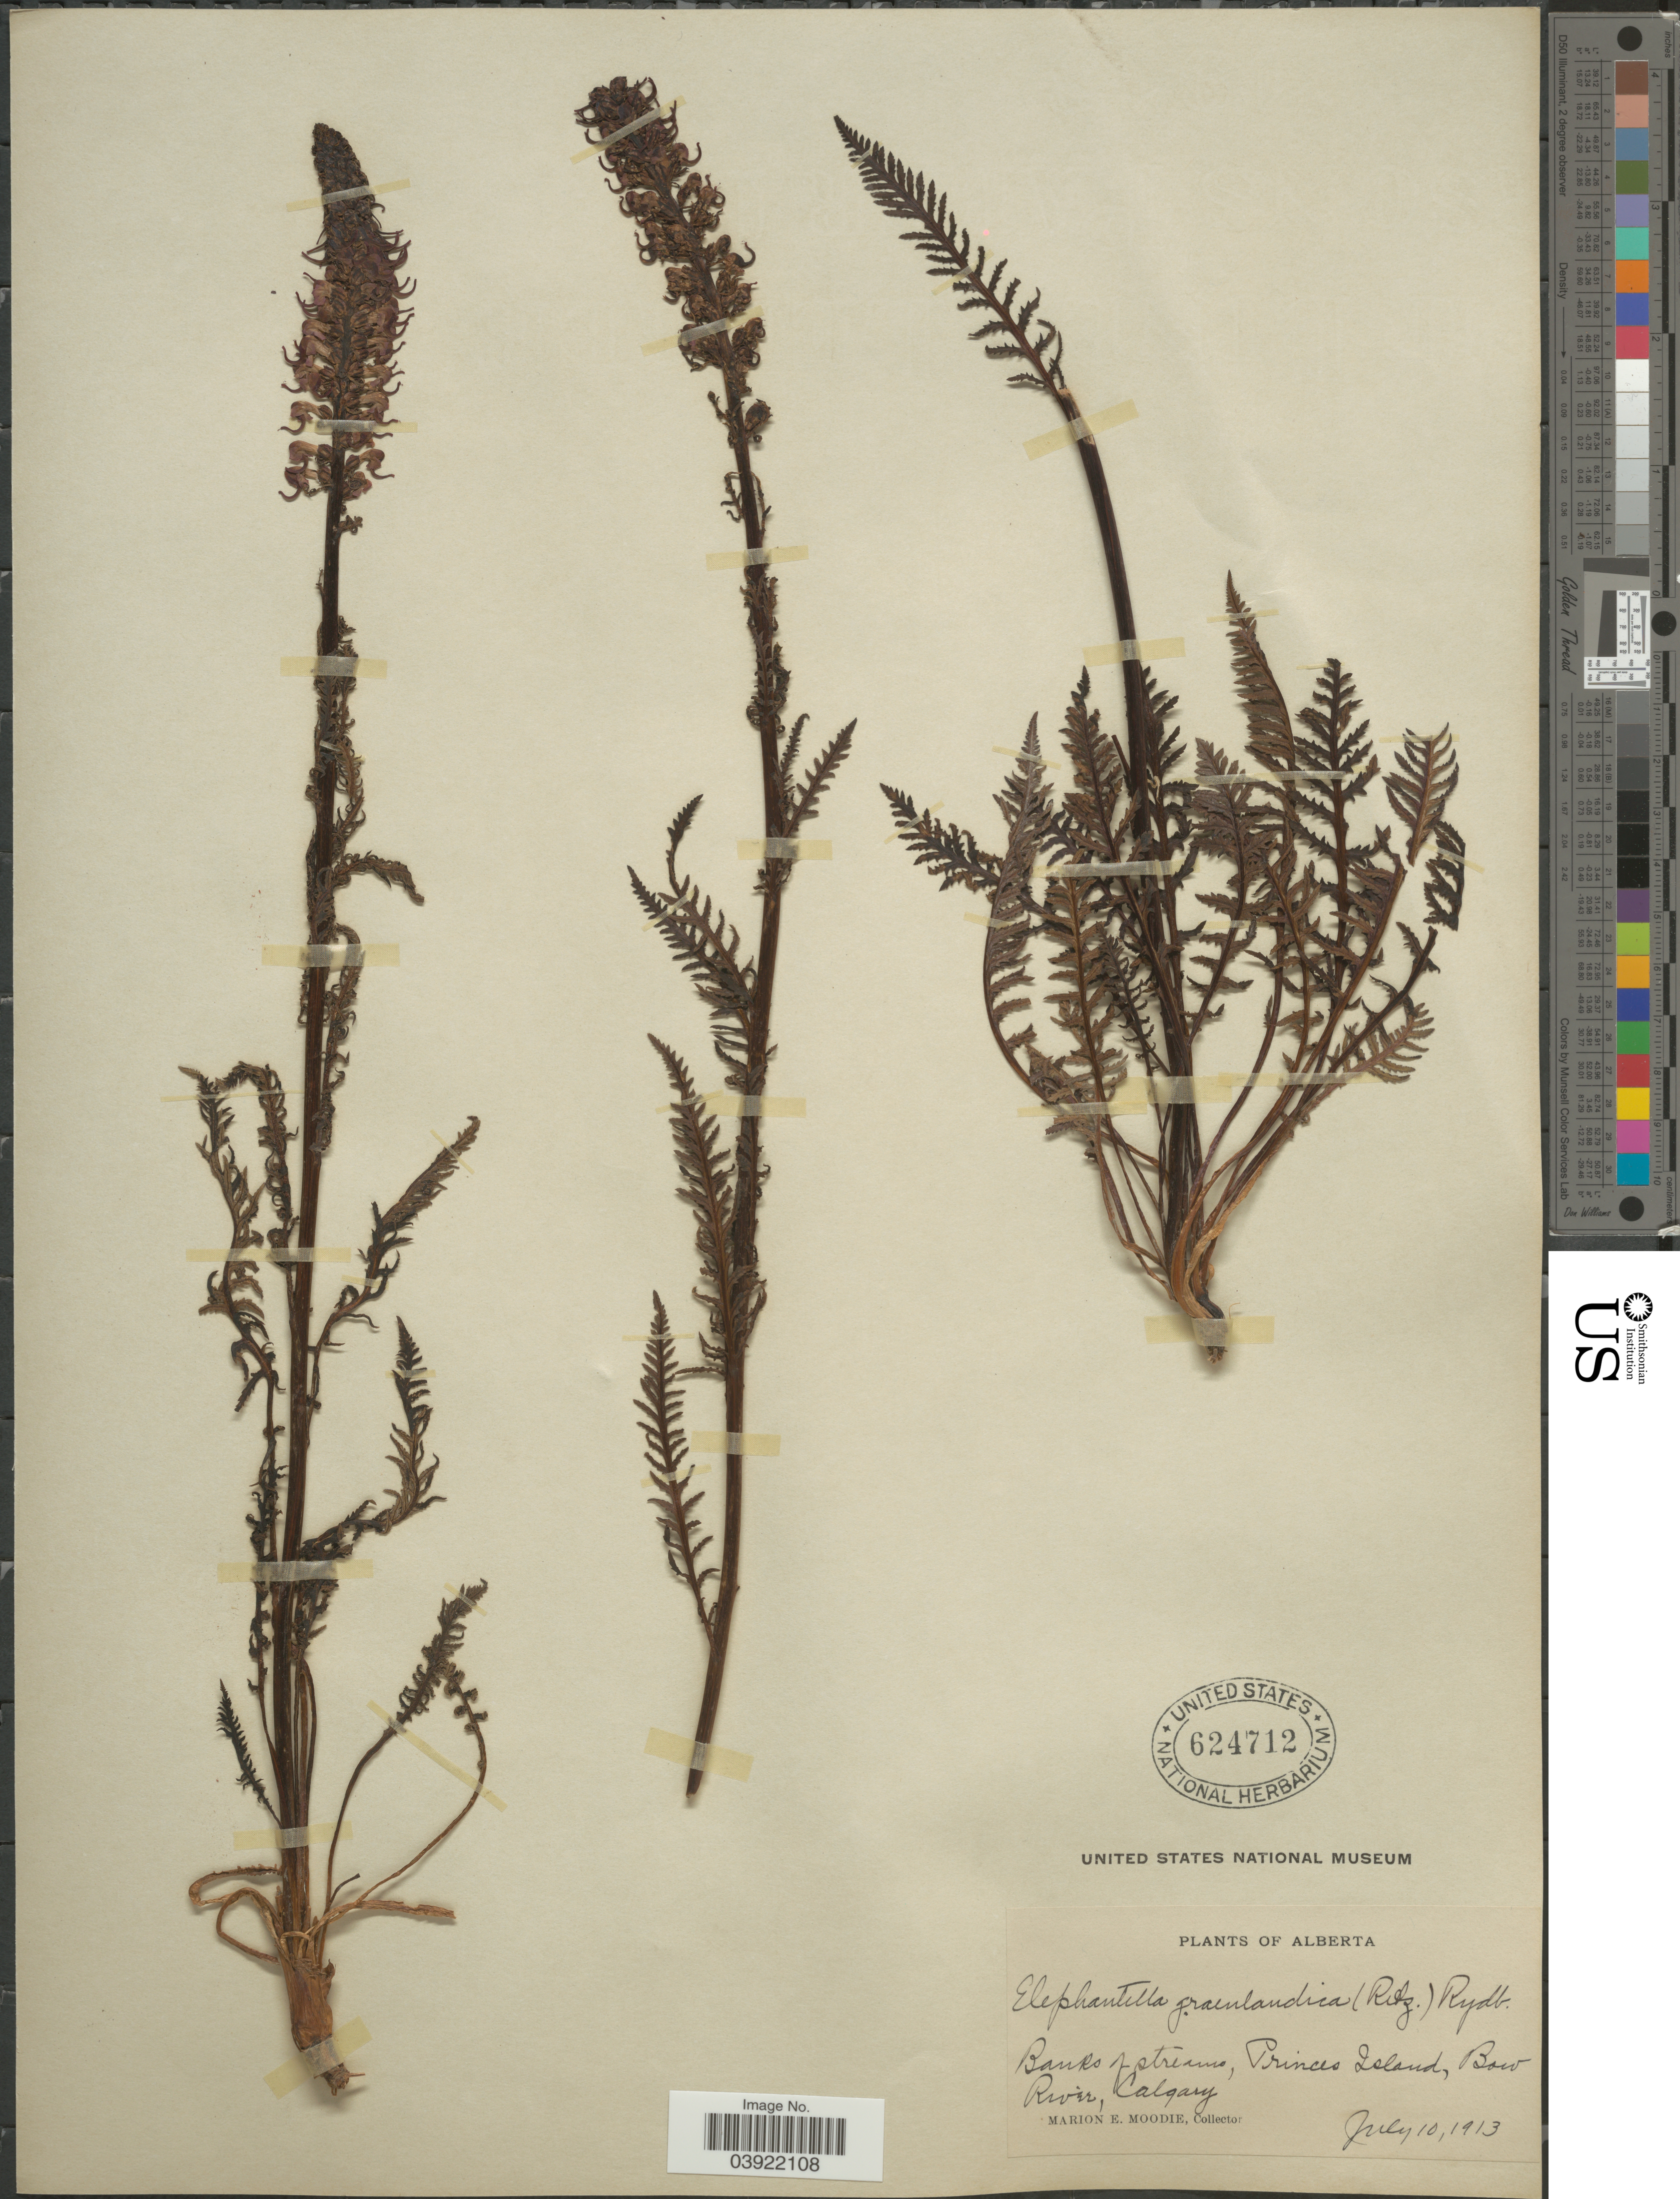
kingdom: Plantae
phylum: Tracheophyta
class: Magnoliopsida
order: Lamiales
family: Orobanchaceae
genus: Pedicularis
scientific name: Pedicularis groenlandica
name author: Retz.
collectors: M. E. Moodie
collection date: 1913-07-10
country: Canada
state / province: Alberta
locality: Banks of streams, Princes Island, Bow River, Calgary.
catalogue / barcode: US 624712